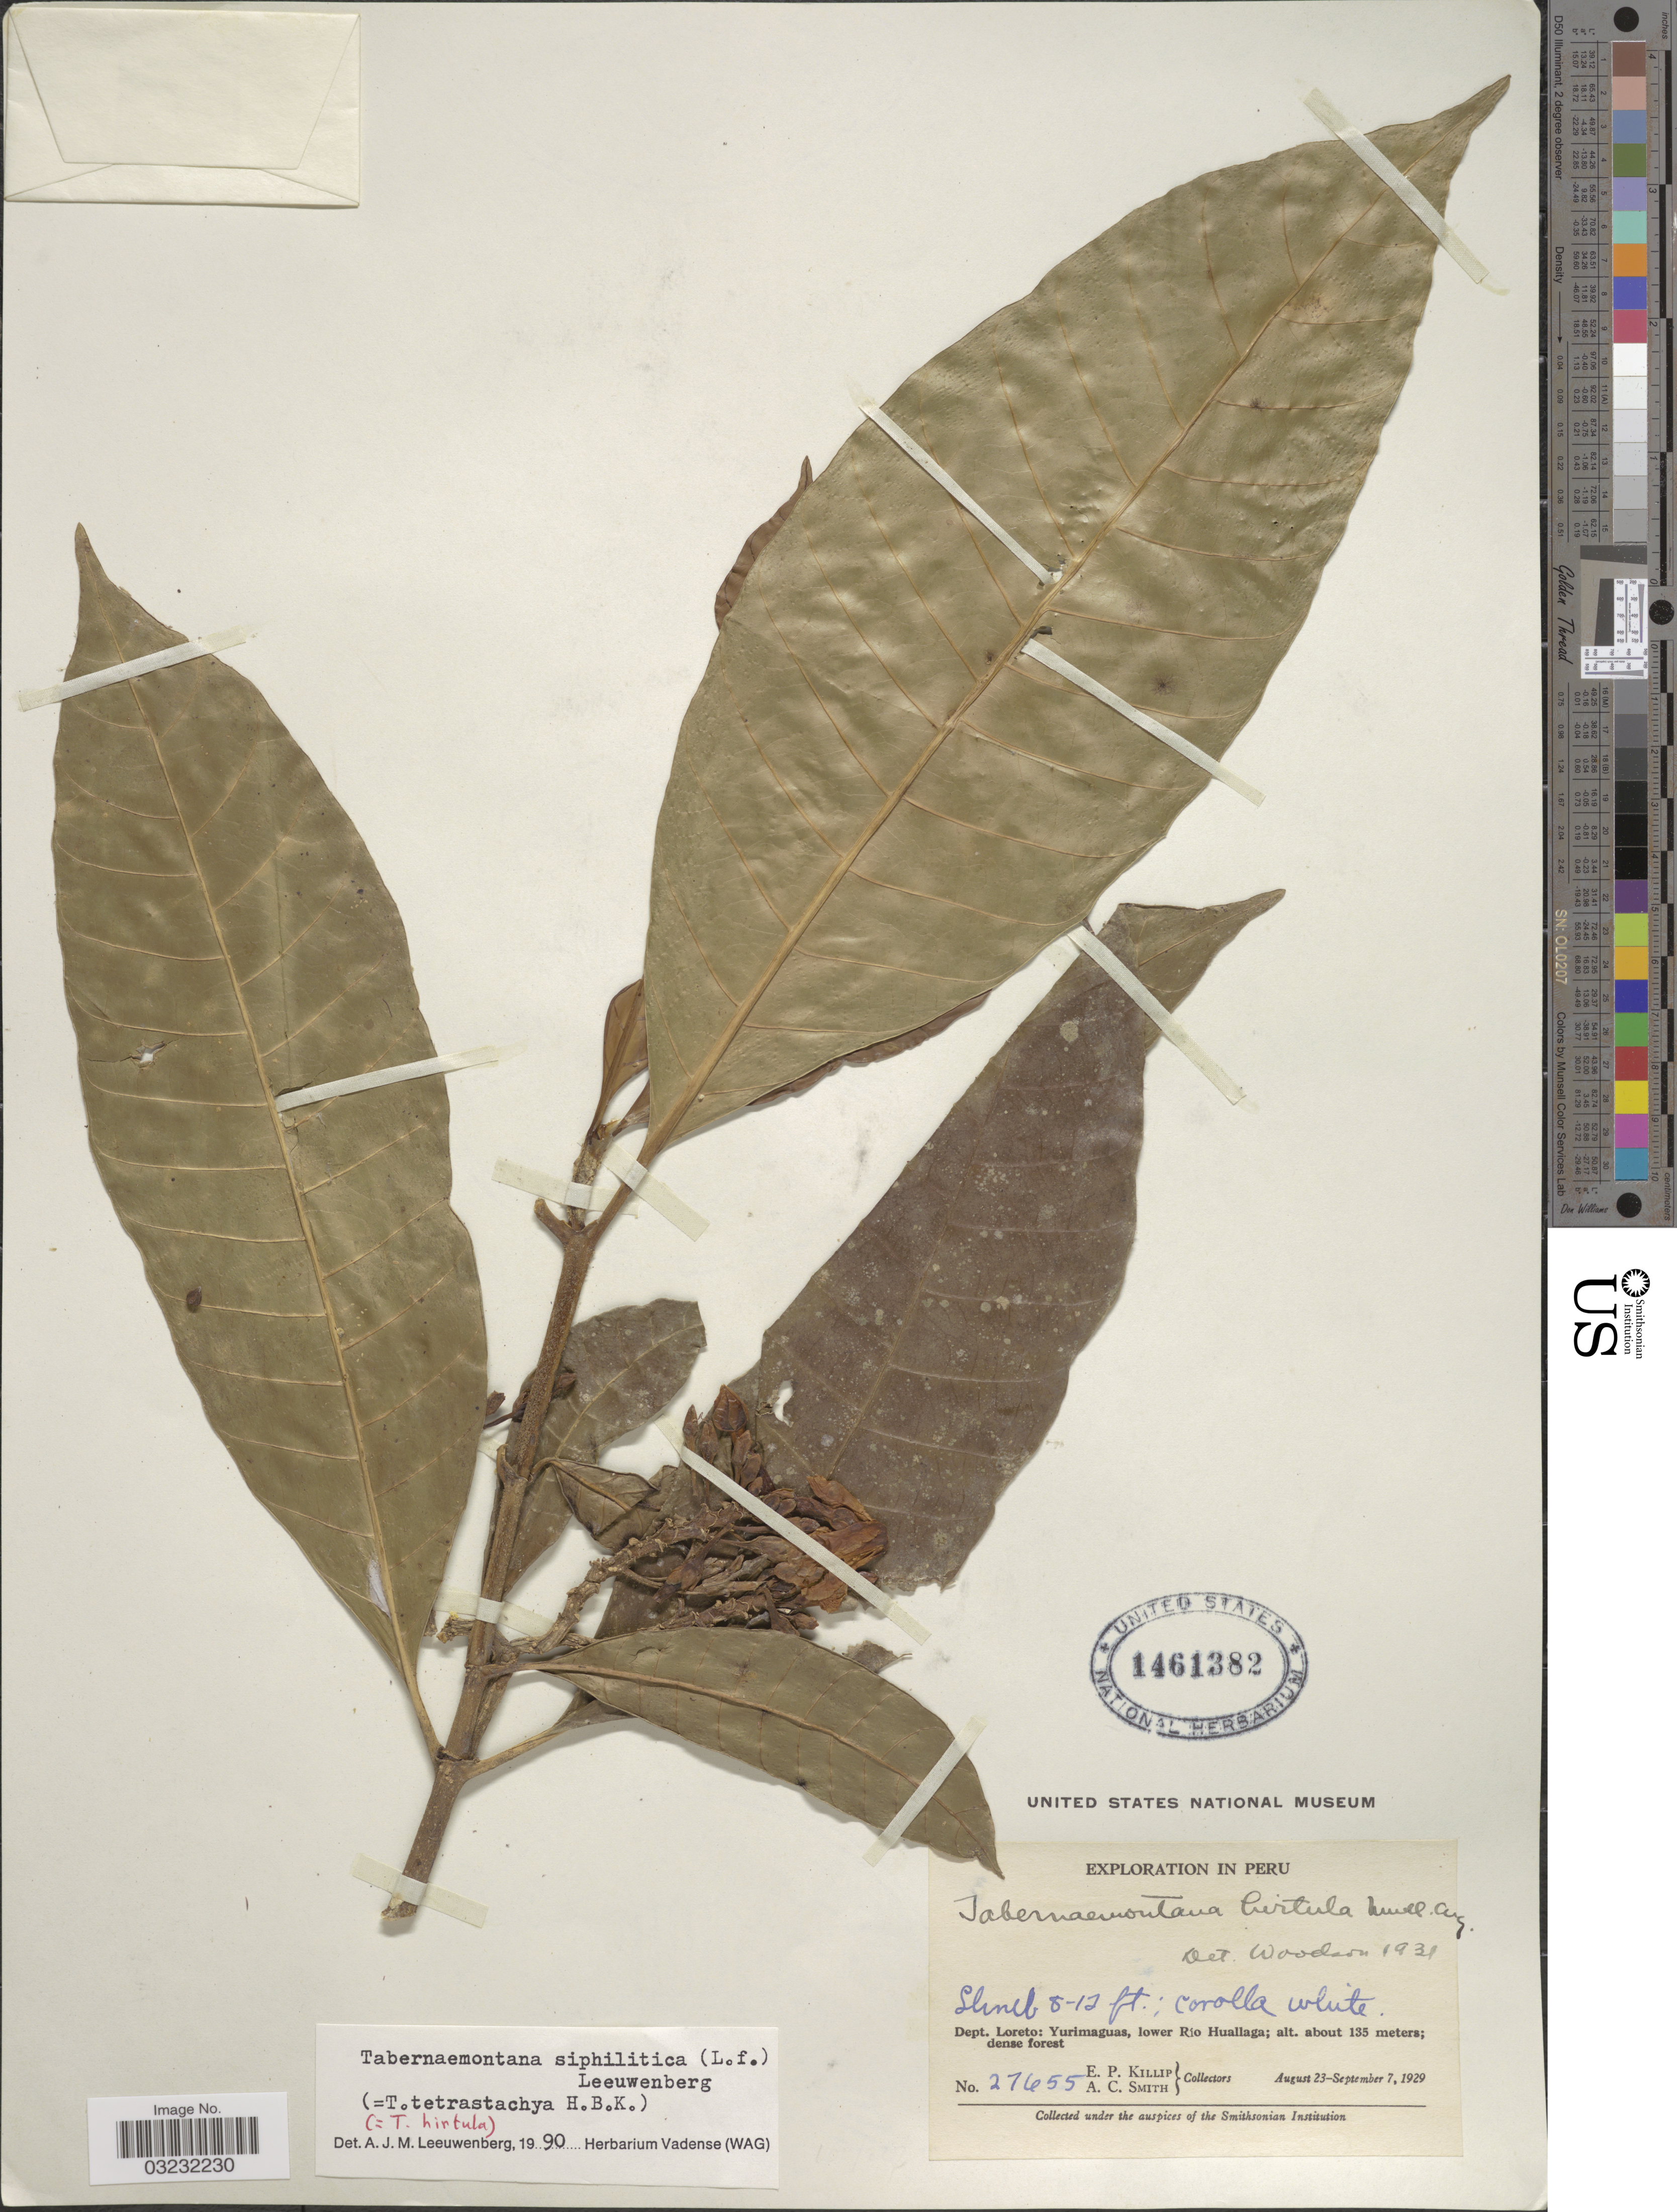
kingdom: Plantae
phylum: Tracheophyta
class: Magnoliopsida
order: Gentianales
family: Apocynaceae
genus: Tabernaemontana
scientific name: Tabernaemontana siphilitica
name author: (L. f.) Leeuwenb.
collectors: E. P. Killip & A. C. Smith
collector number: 27655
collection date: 1929-08-23/1929-09-07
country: Peru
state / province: Loreto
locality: Dept. Loreto: Yurimaguas, lower Rio Huallaga.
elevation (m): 135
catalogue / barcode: US 1461382